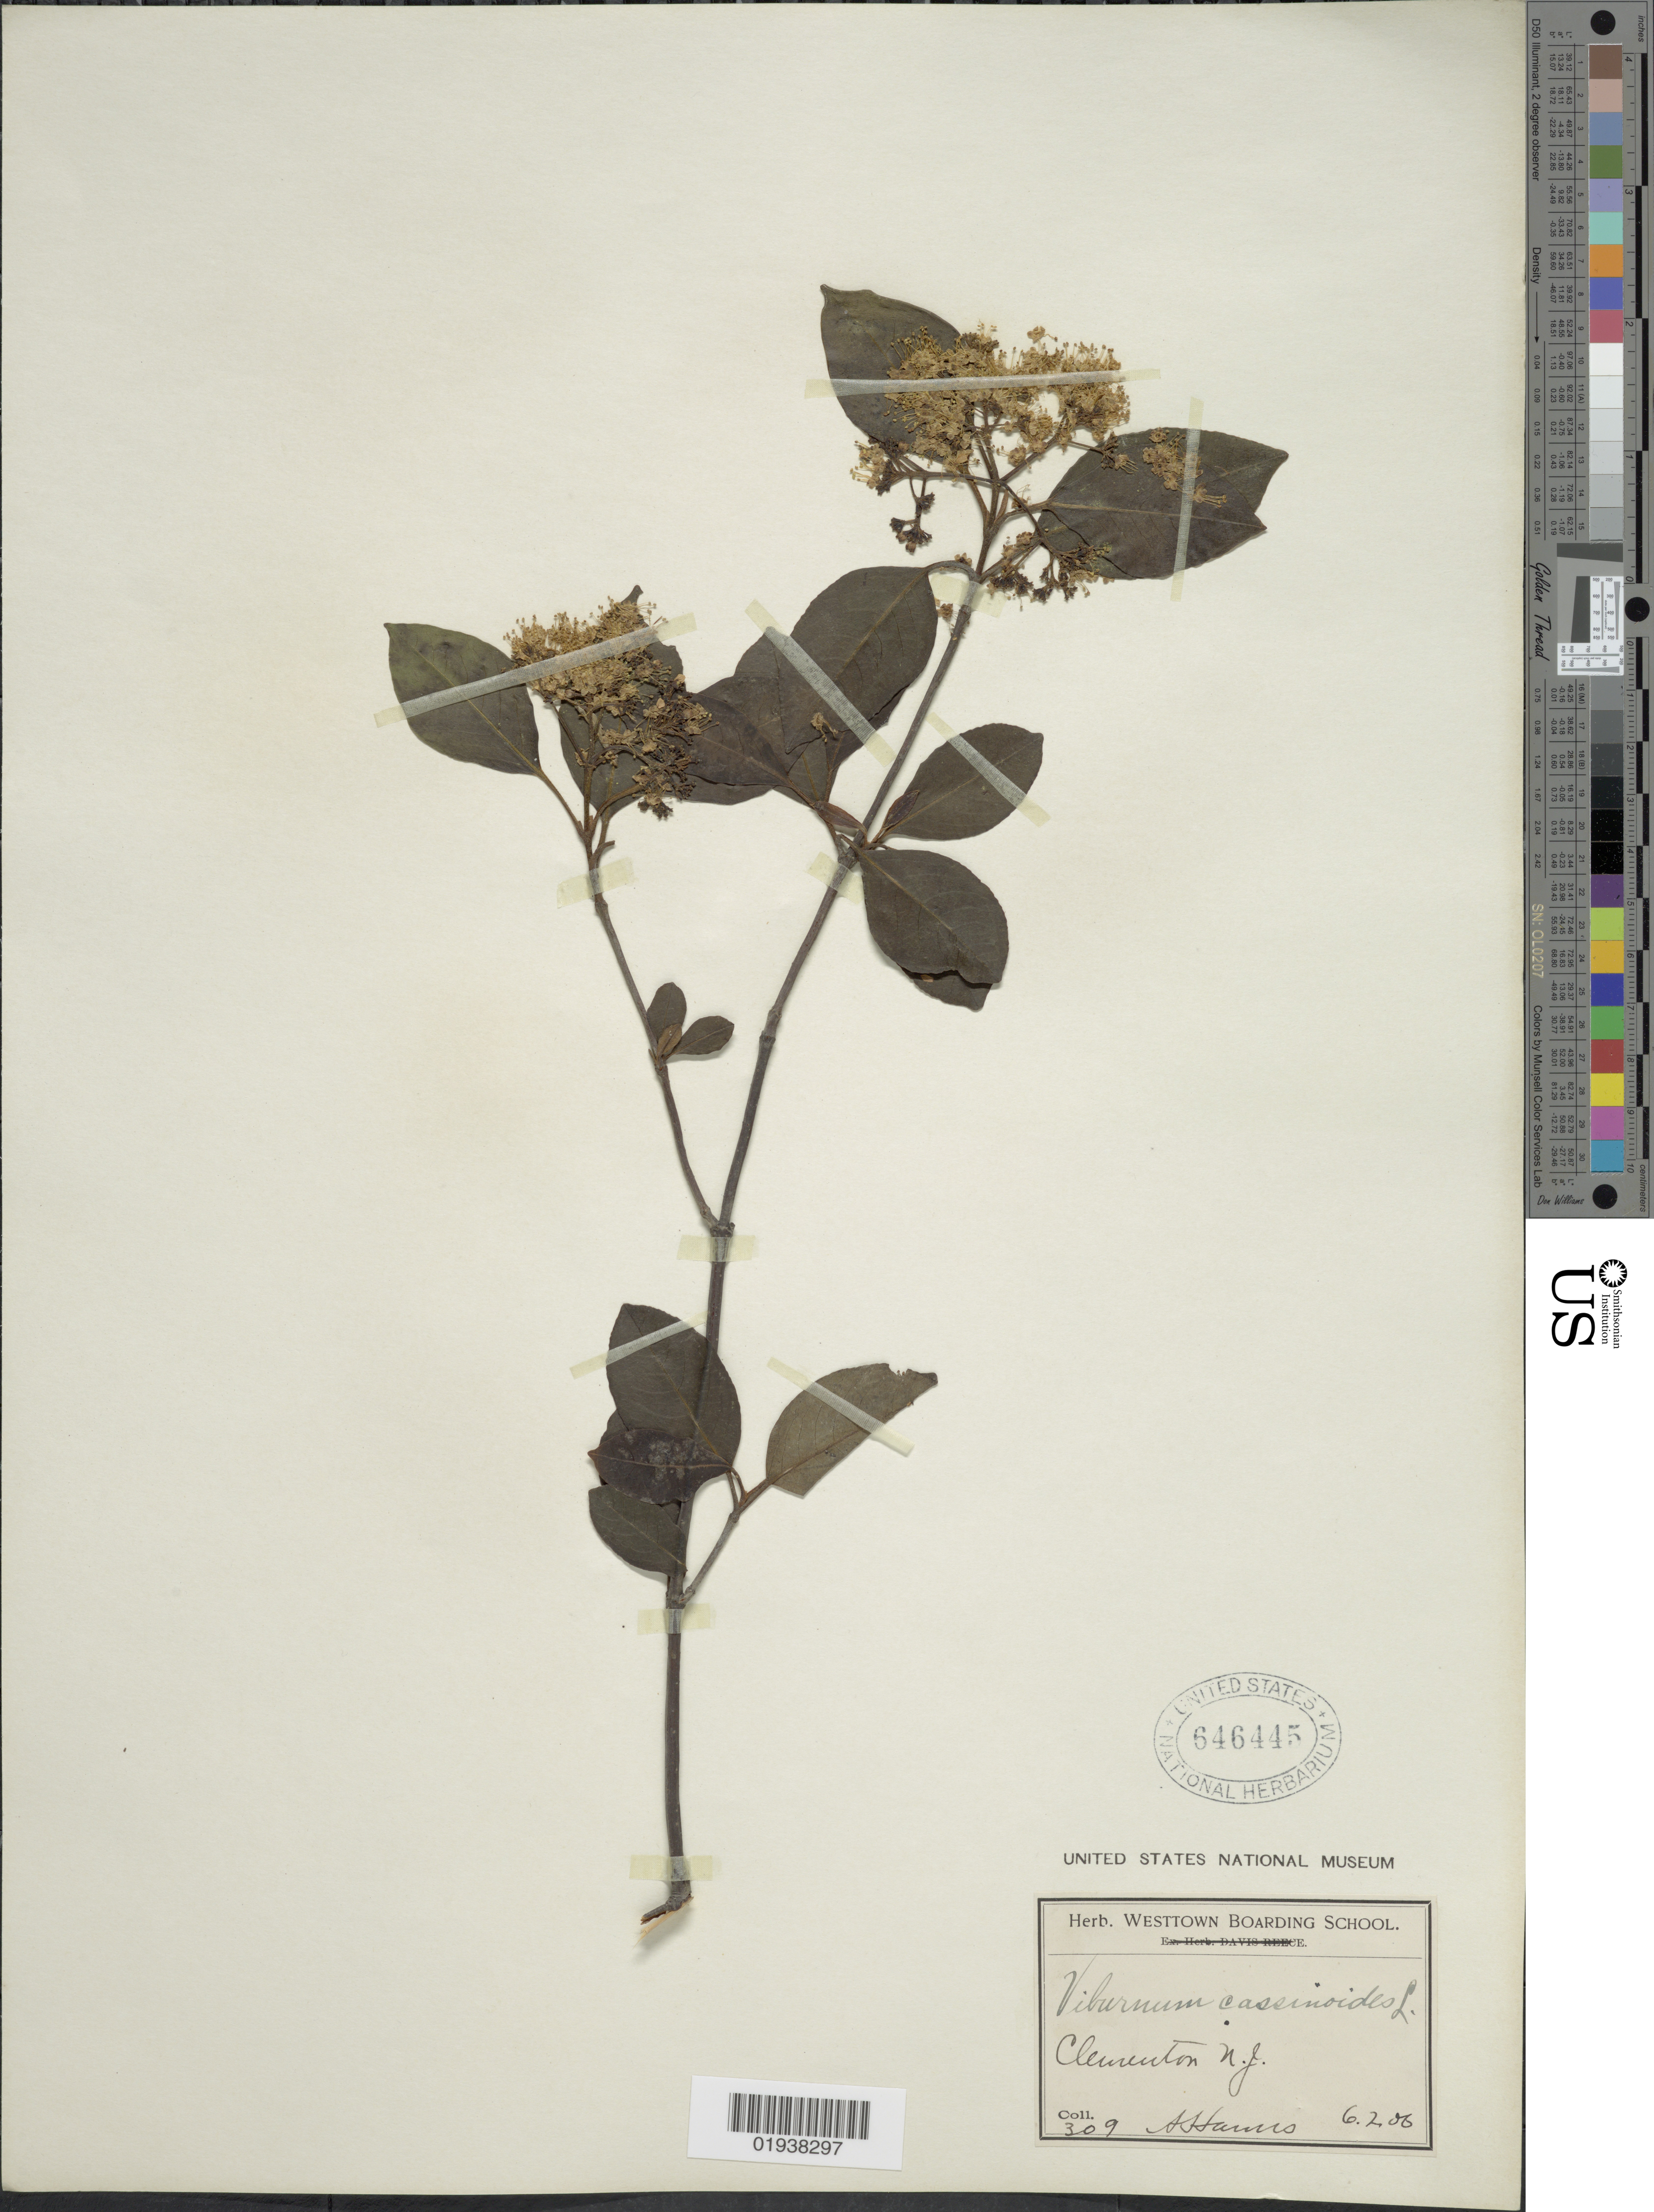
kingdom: Plantae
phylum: Tracheophyta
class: Magnoliopsida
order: Dipsacales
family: Viburnaceae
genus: Viburnum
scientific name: Viburnum cassinoides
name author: L.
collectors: A. Harris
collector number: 309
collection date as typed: Transcribed d/m/y: 6/2/6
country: United States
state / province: New Jersey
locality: Clementon.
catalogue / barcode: US 646445